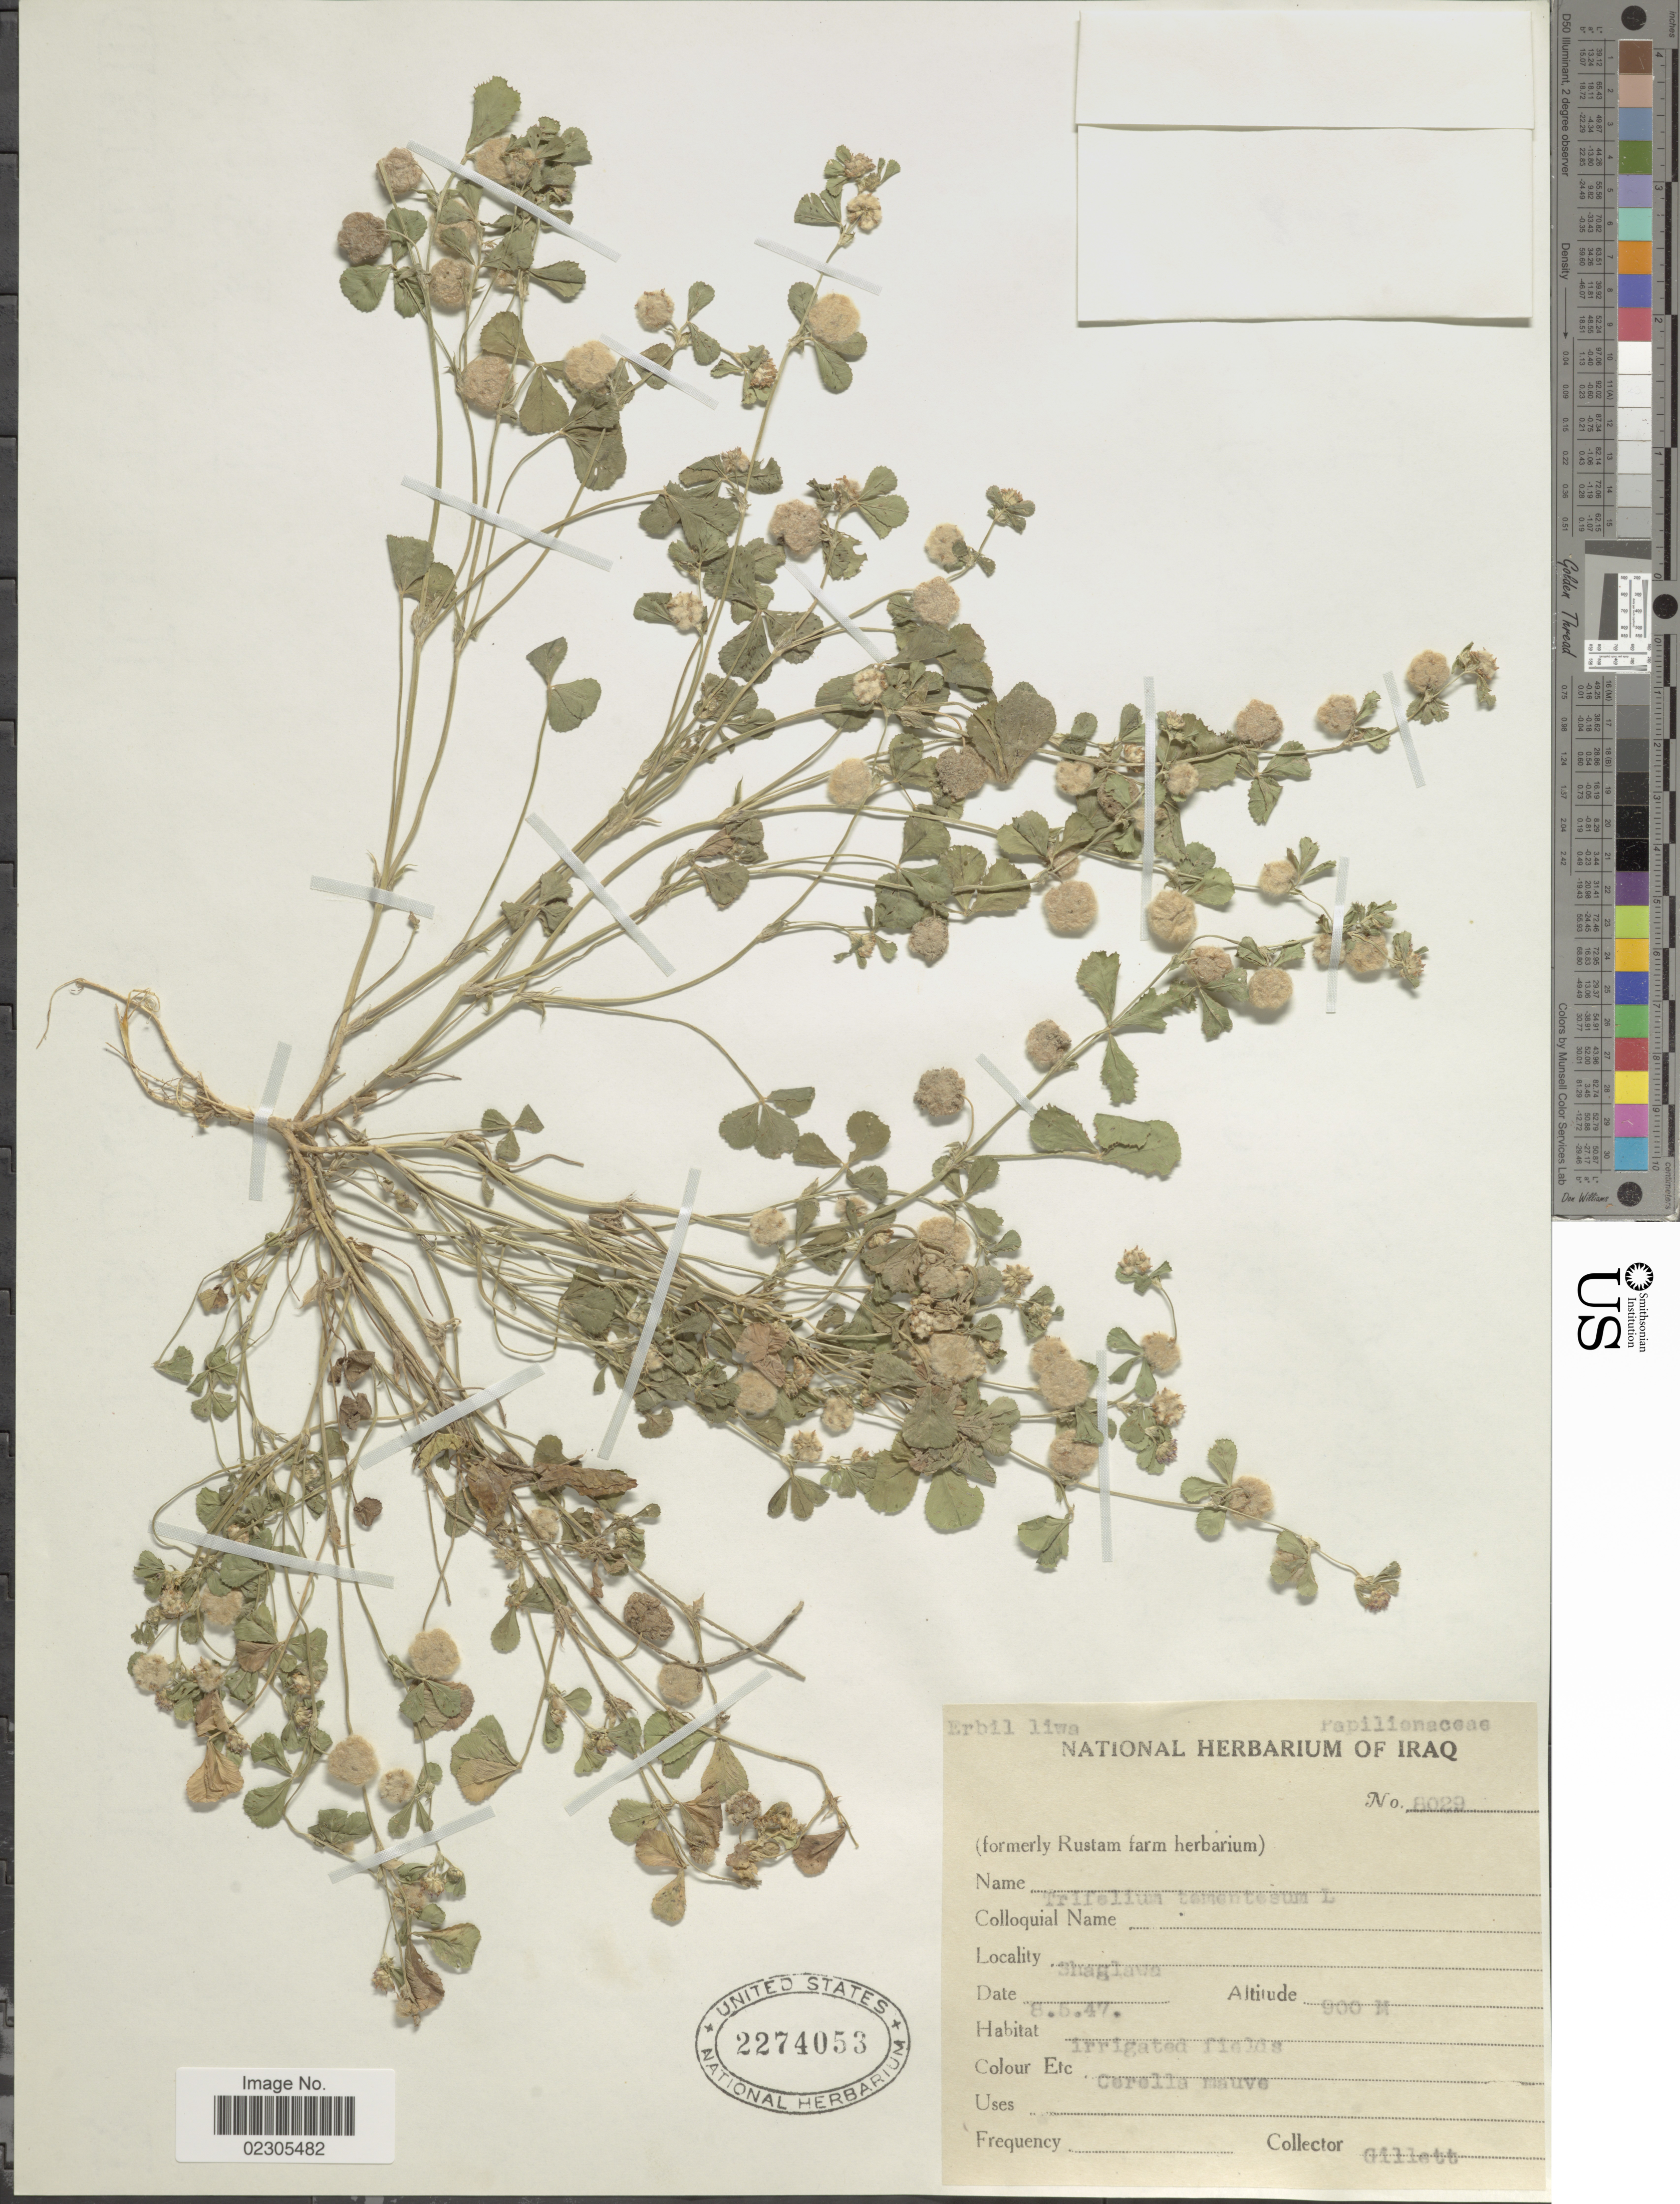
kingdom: Plantae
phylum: Tracheophyta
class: Magnoliopsida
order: Fabales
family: Fabaceae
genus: Trifolium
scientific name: Trifolium tomentosum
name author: L.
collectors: Gillett, --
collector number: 8029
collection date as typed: Transcribed d/m/y: 8/5/47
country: Iraq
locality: Shaglawa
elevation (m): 900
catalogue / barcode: US 2274053